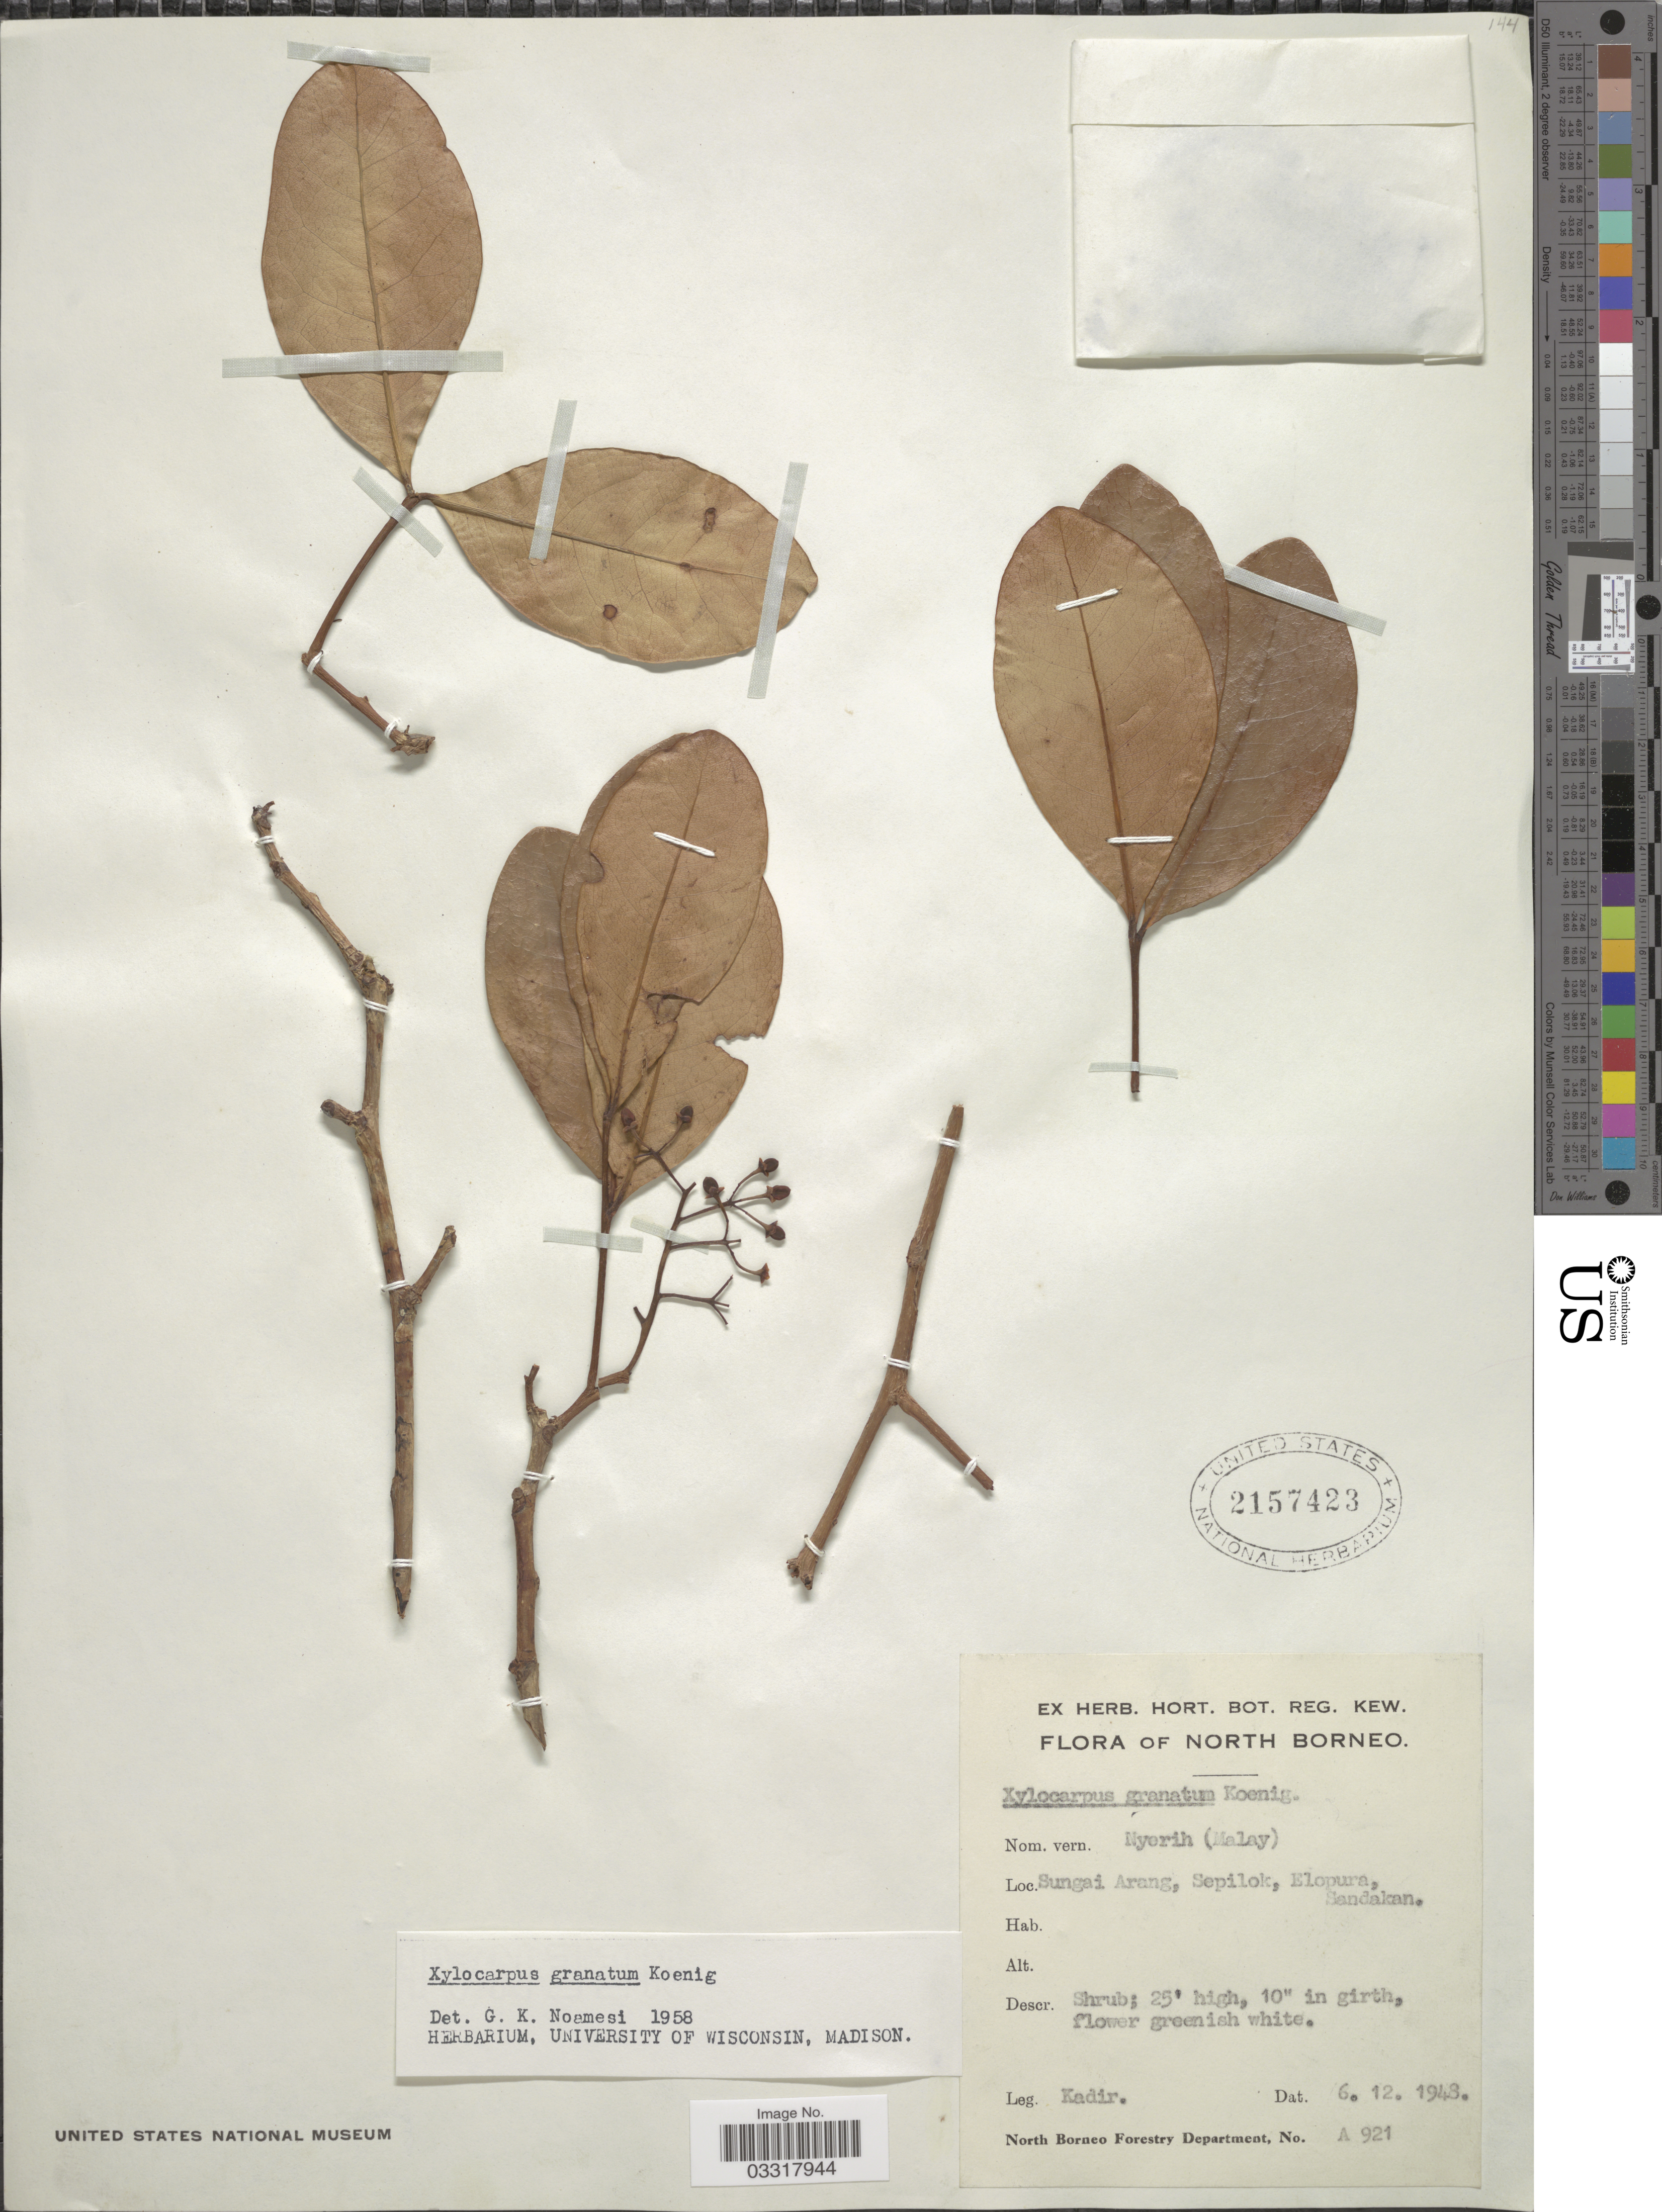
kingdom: Plantae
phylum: Tracheophyta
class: Magnoliopsida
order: Sapindales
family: Meliaceae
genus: Xylocarpus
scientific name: Xylocarpus granatum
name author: J. Koenig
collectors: -. Kadir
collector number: A 921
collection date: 1948-12-06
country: Malaysia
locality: Sungai Arang, Sepilok, Elopura, Sandakan.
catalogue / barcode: US 2157423